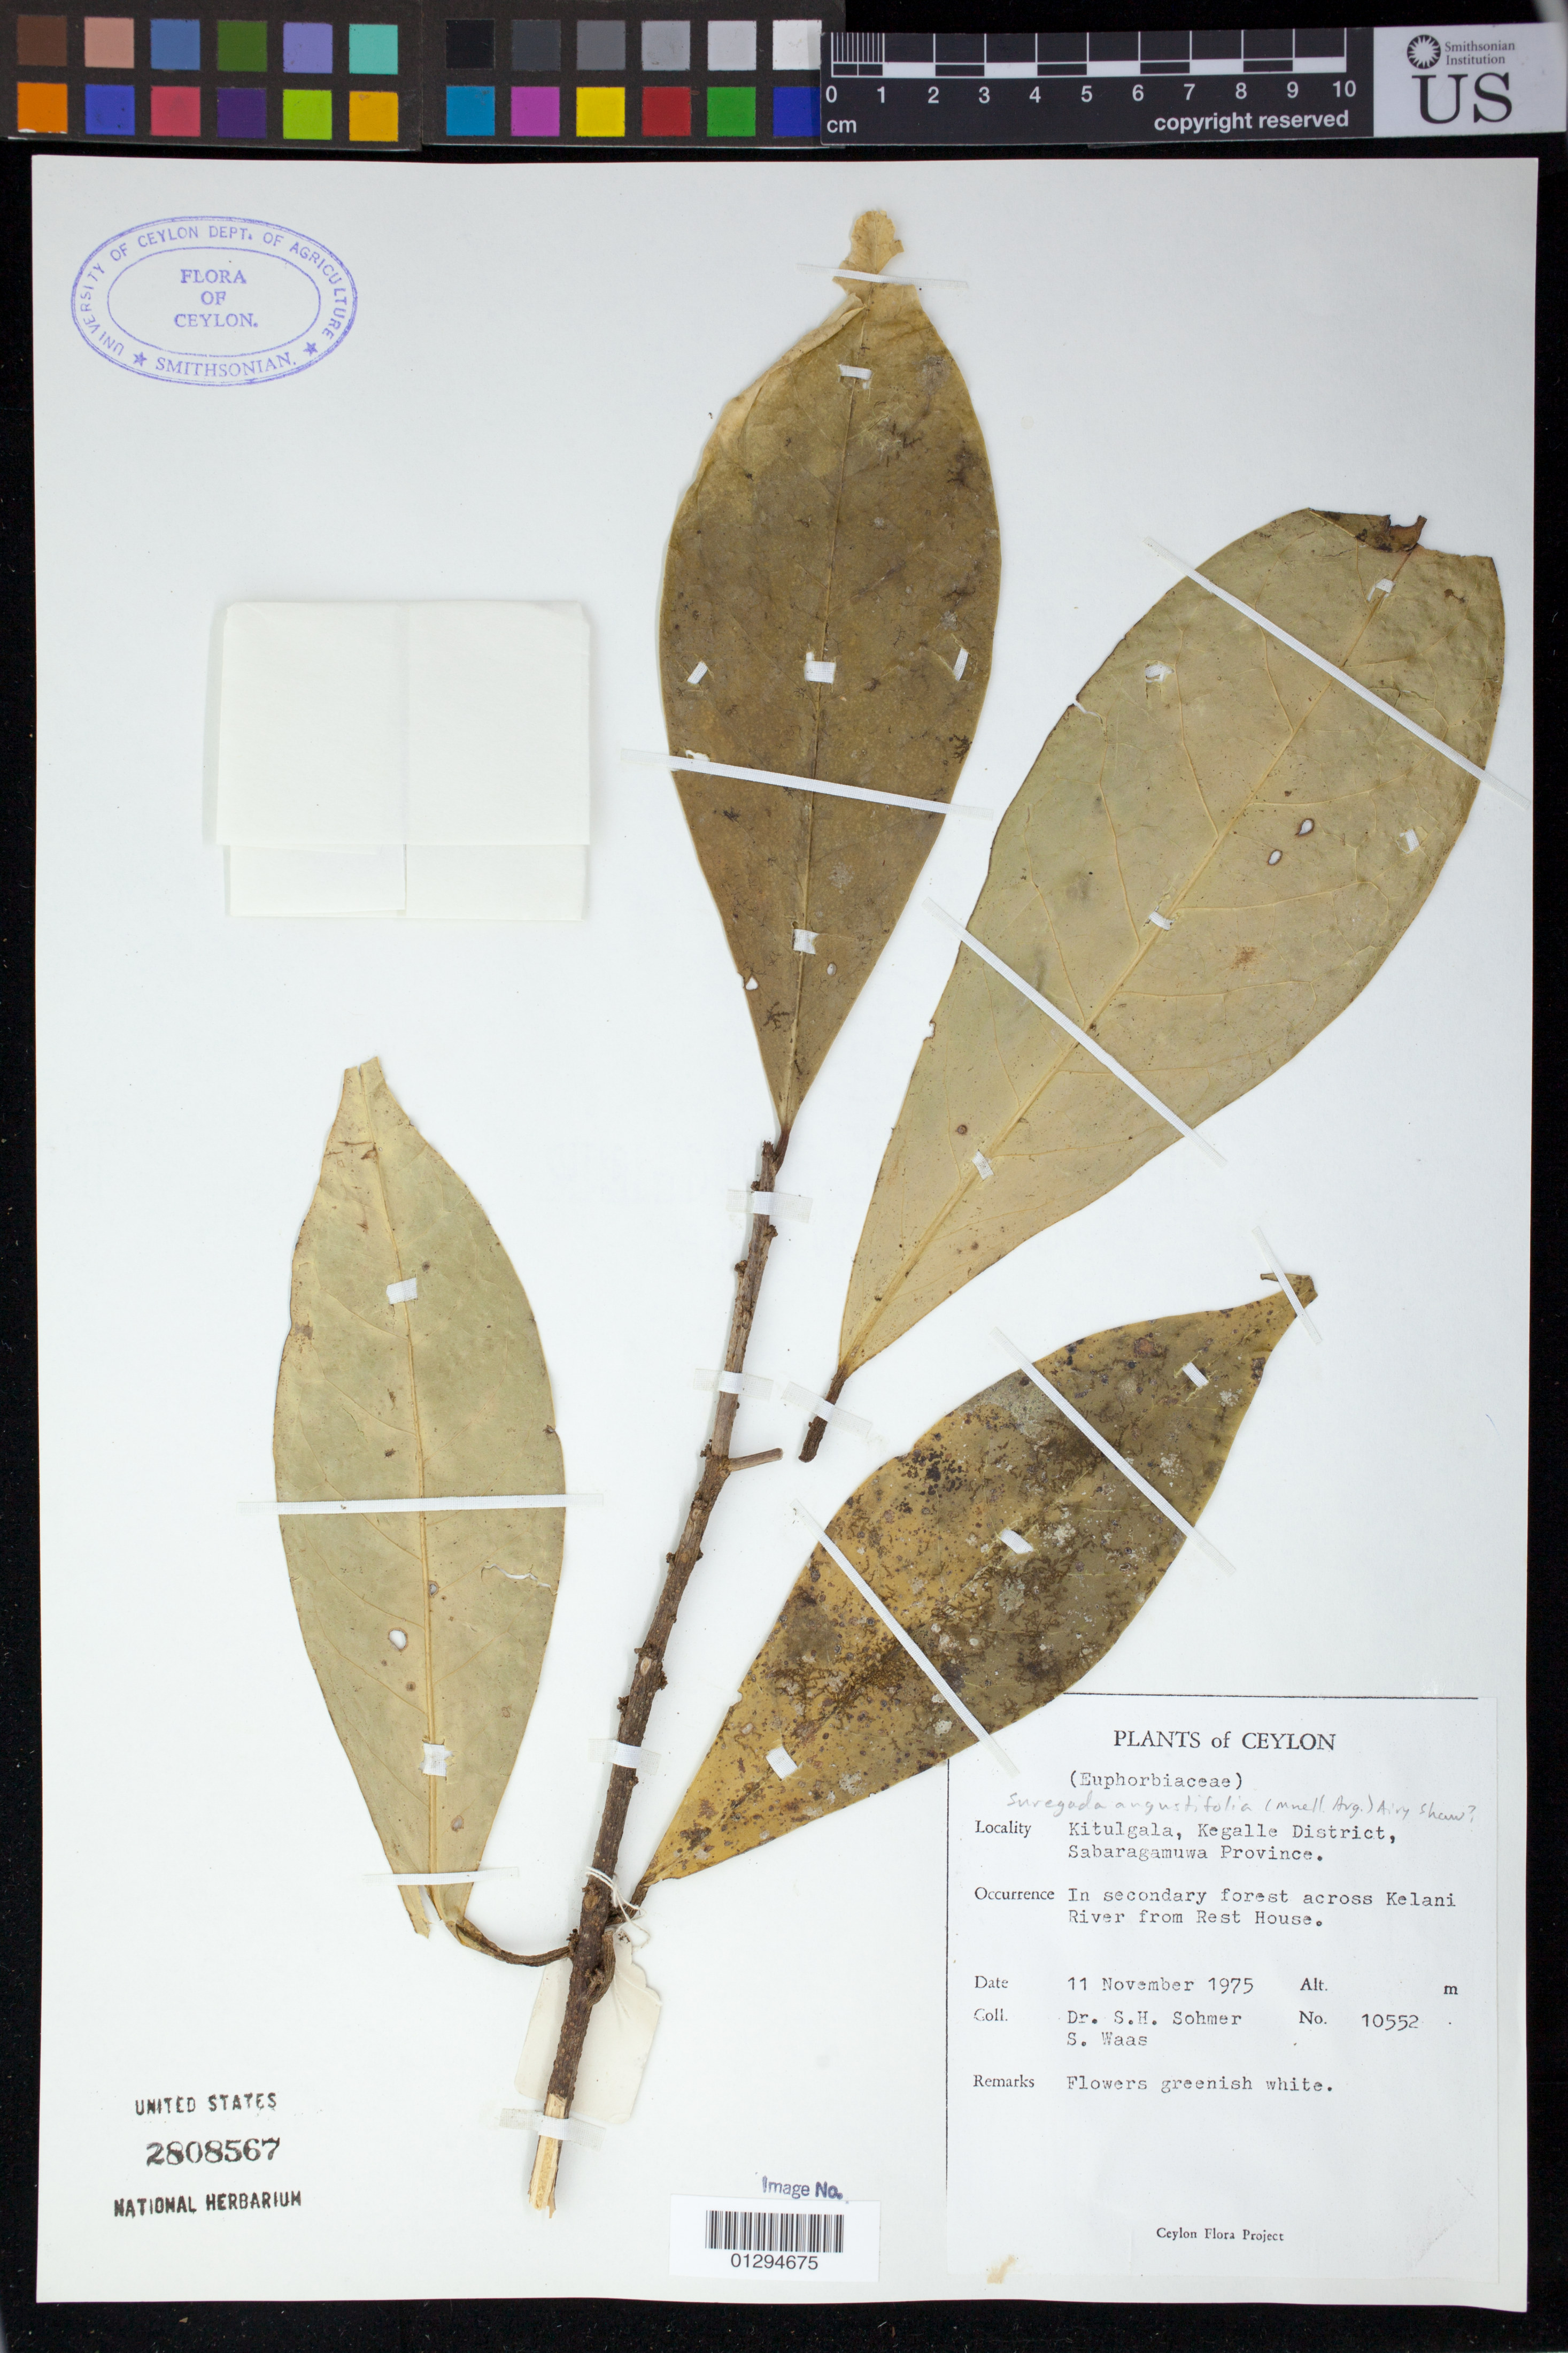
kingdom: Plantae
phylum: Tracheophyta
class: Magnoliopsida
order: Malpighiales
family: Euphorbiaceae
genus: Suregada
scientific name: Suregada angustifolia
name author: Müll. Arg.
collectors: S. H. Sohmer & S. Waas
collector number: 10552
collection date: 1975-11-11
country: Sri Lanka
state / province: Sabaragamuwa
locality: Kitulgala, Kegalle District, across Kelani River from Rest House.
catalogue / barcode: US 2898567